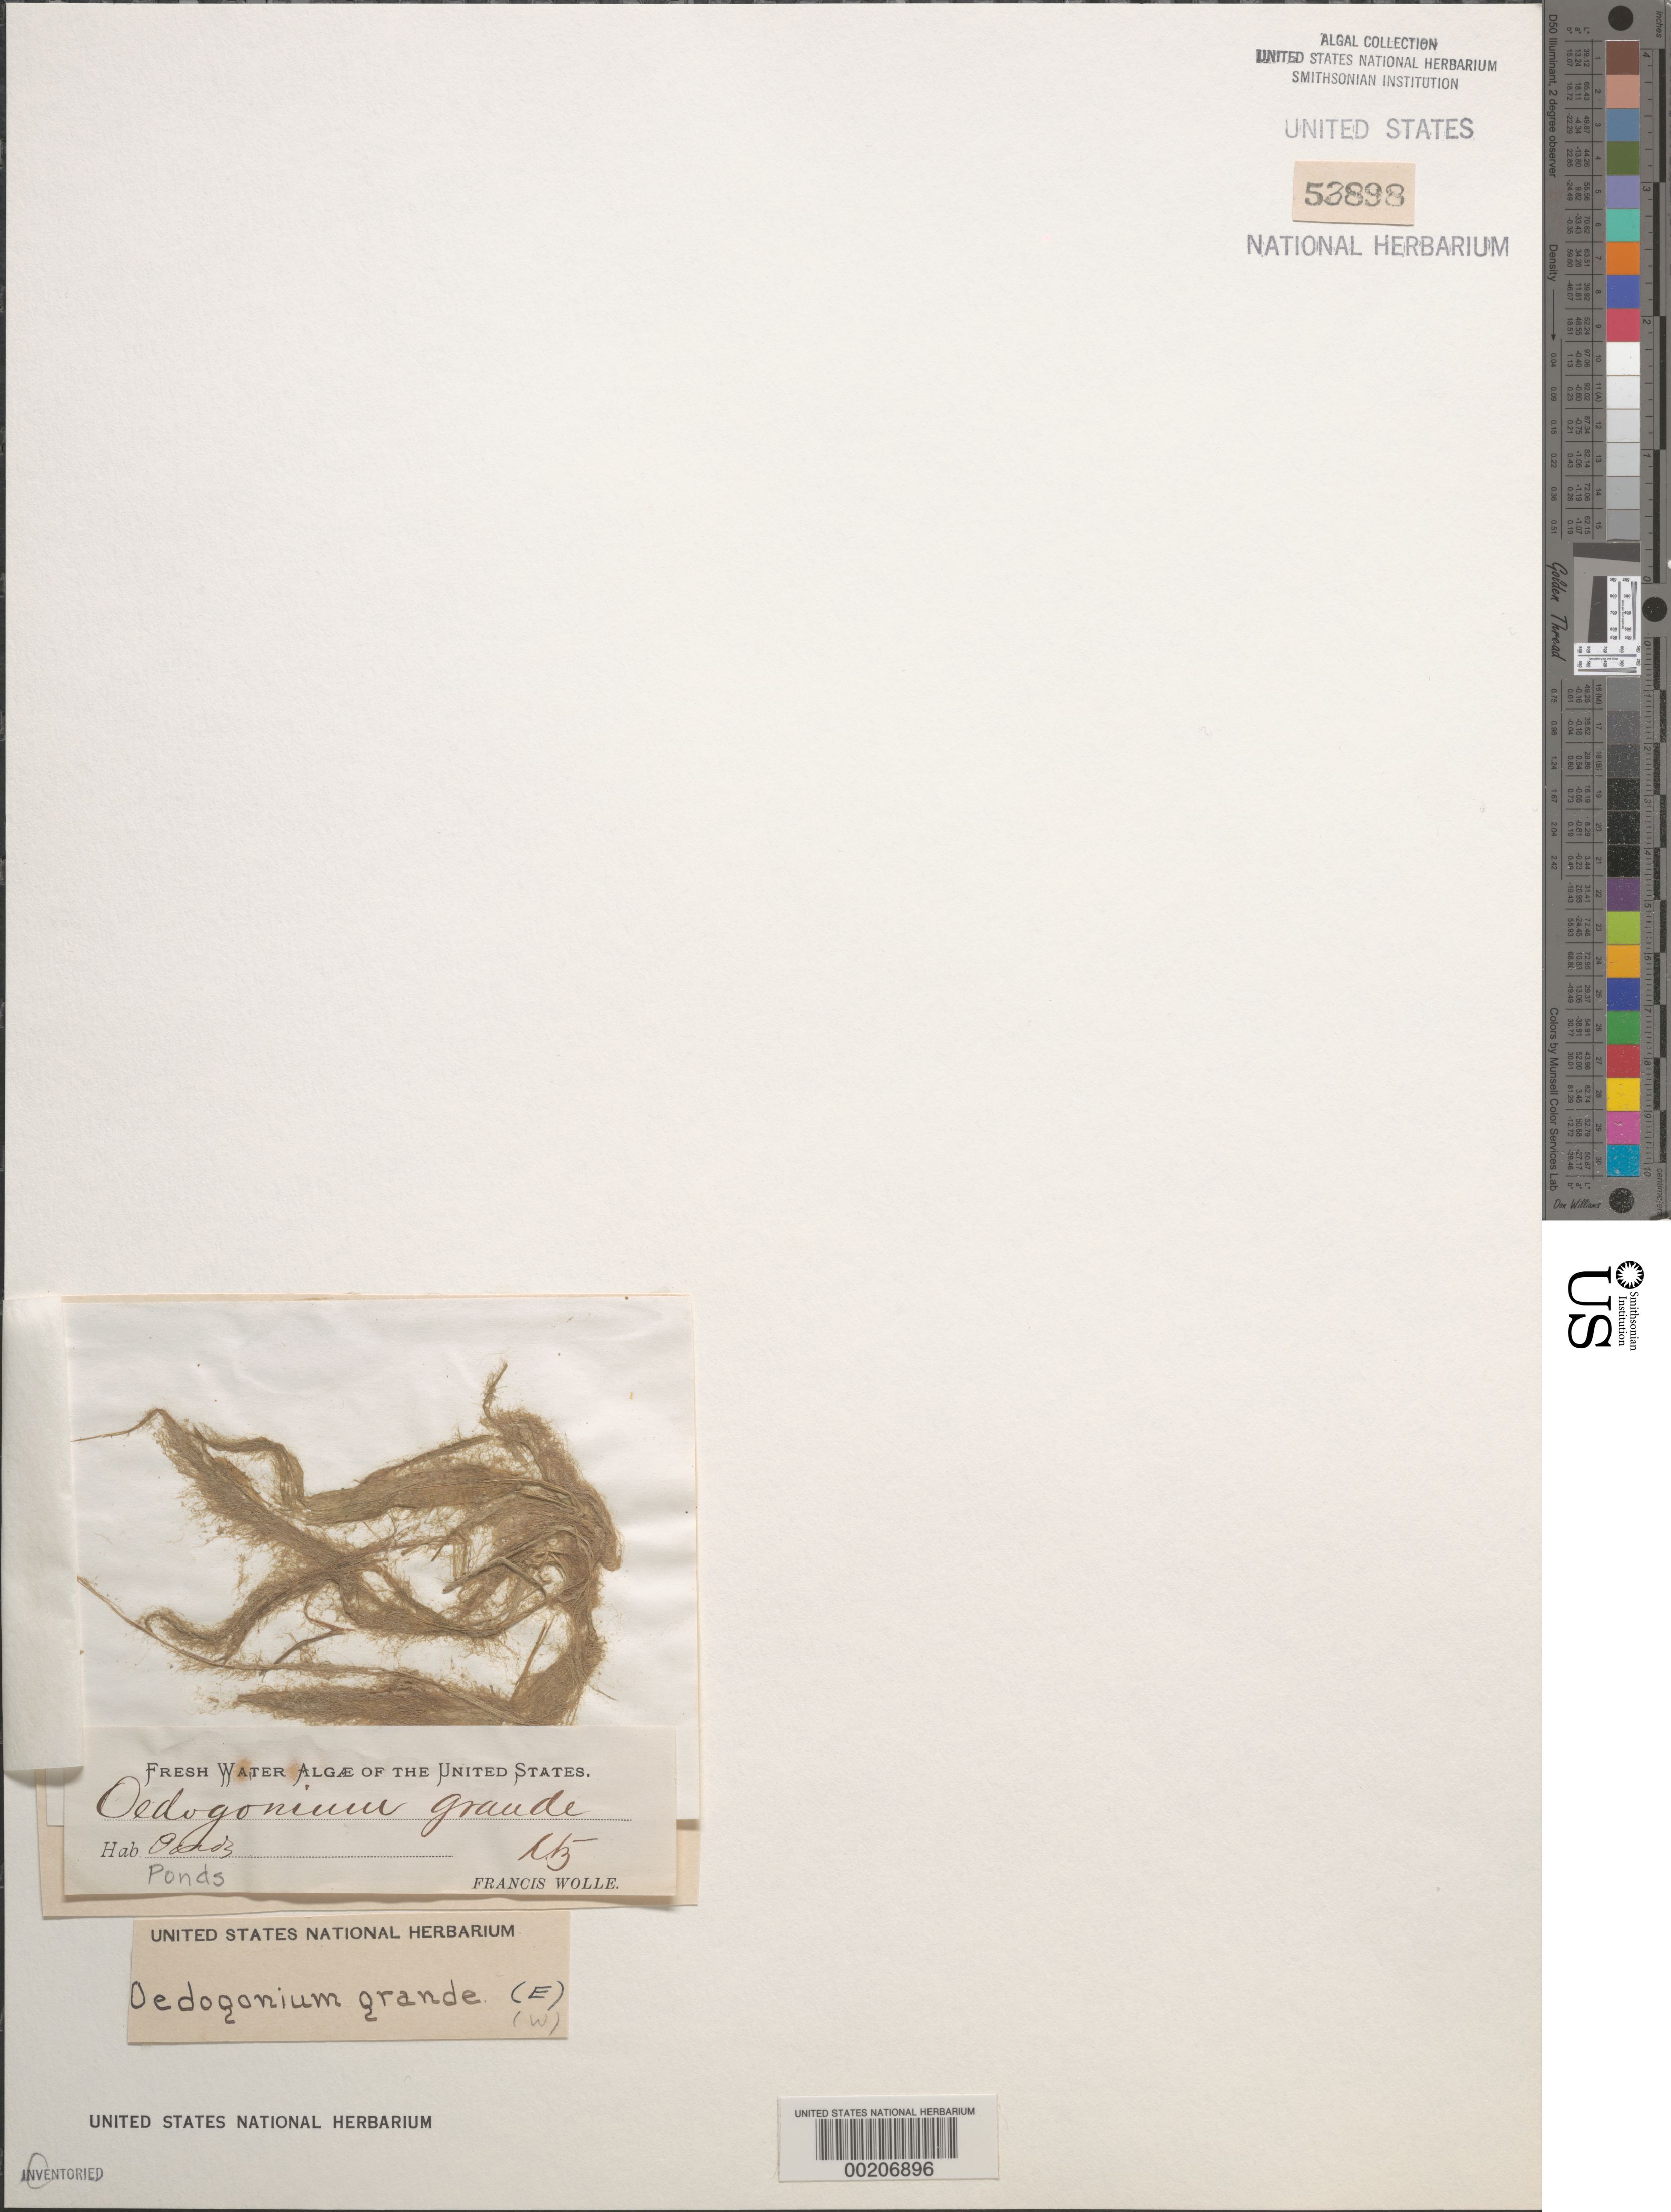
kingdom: Plantae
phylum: Chlorophyta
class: Chlorophyceae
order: Oedogoniales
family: Oedogoniaceae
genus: Oedogonium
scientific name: Oedogonium grande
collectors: F. Wolle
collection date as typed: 18--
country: United States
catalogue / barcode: US 53898